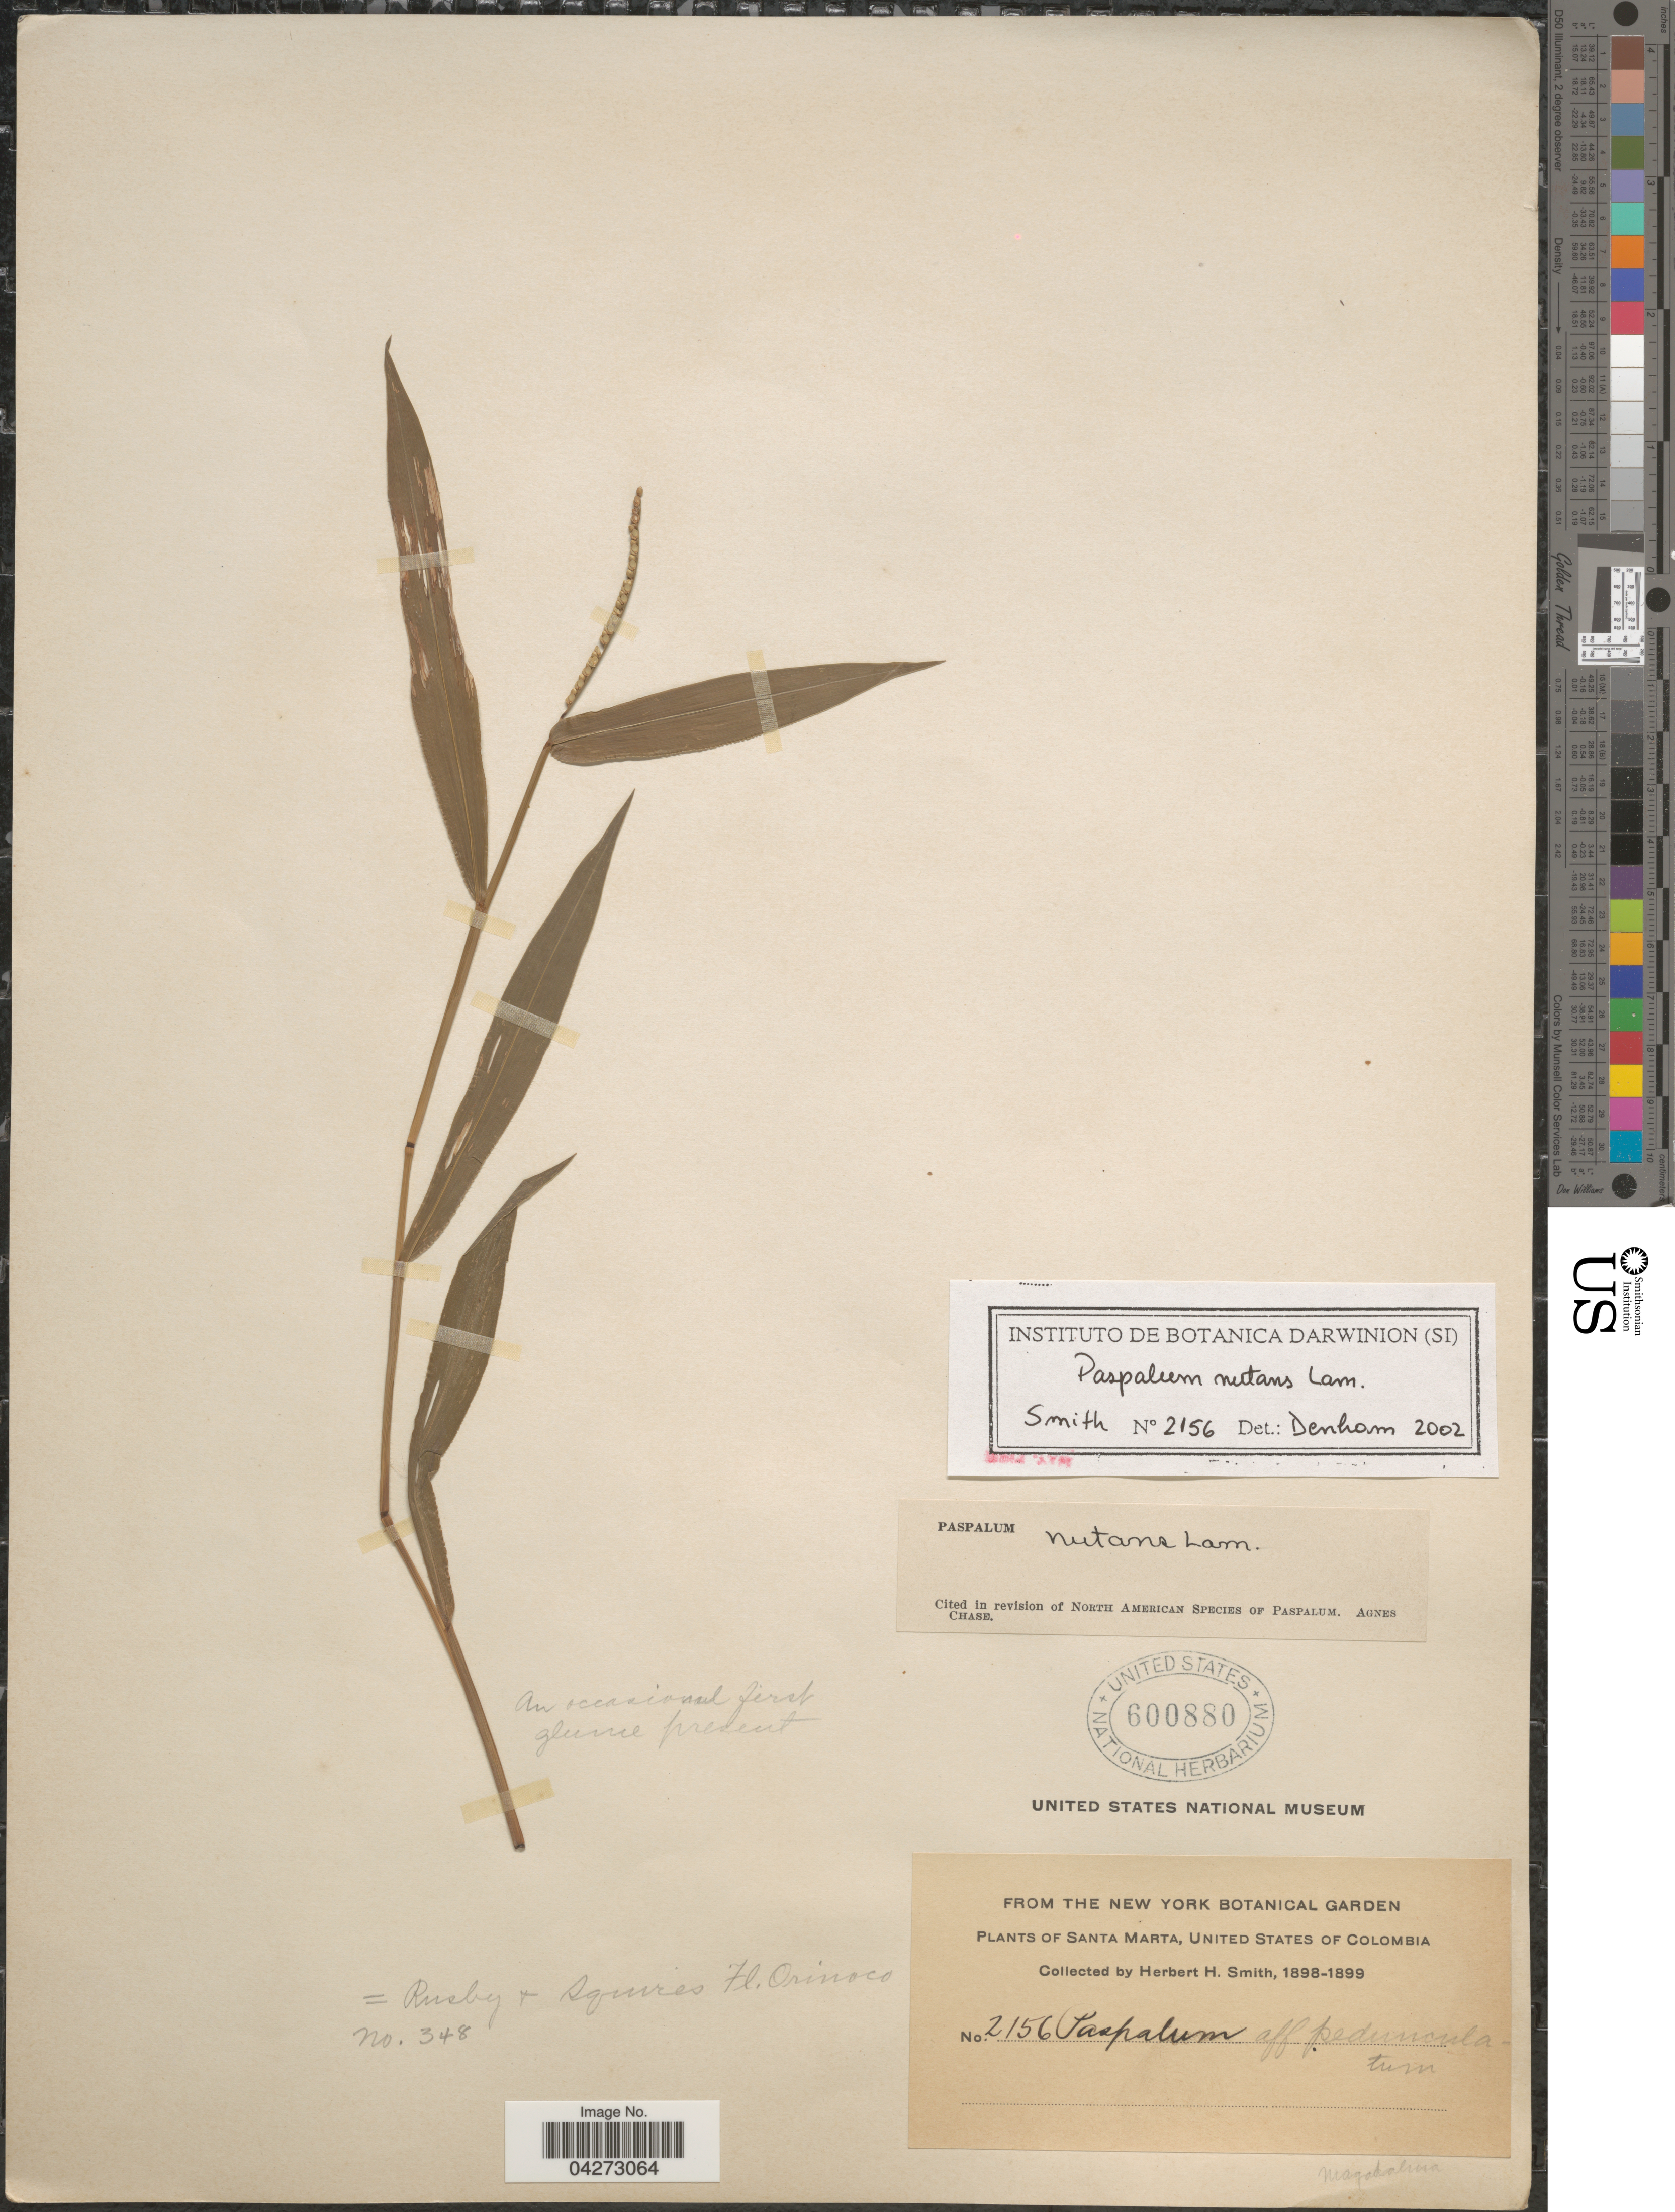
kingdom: Plantae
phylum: Tracheophyta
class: Liliopsida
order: Poales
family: Poaceae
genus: Paspalum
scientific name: Paspalum nutans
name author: Lam.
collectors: Herbert H. Smith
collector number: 2156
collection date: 1898/1901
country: Colombia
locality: Santa Marta, United States of Colombia.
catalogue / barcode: US 600880